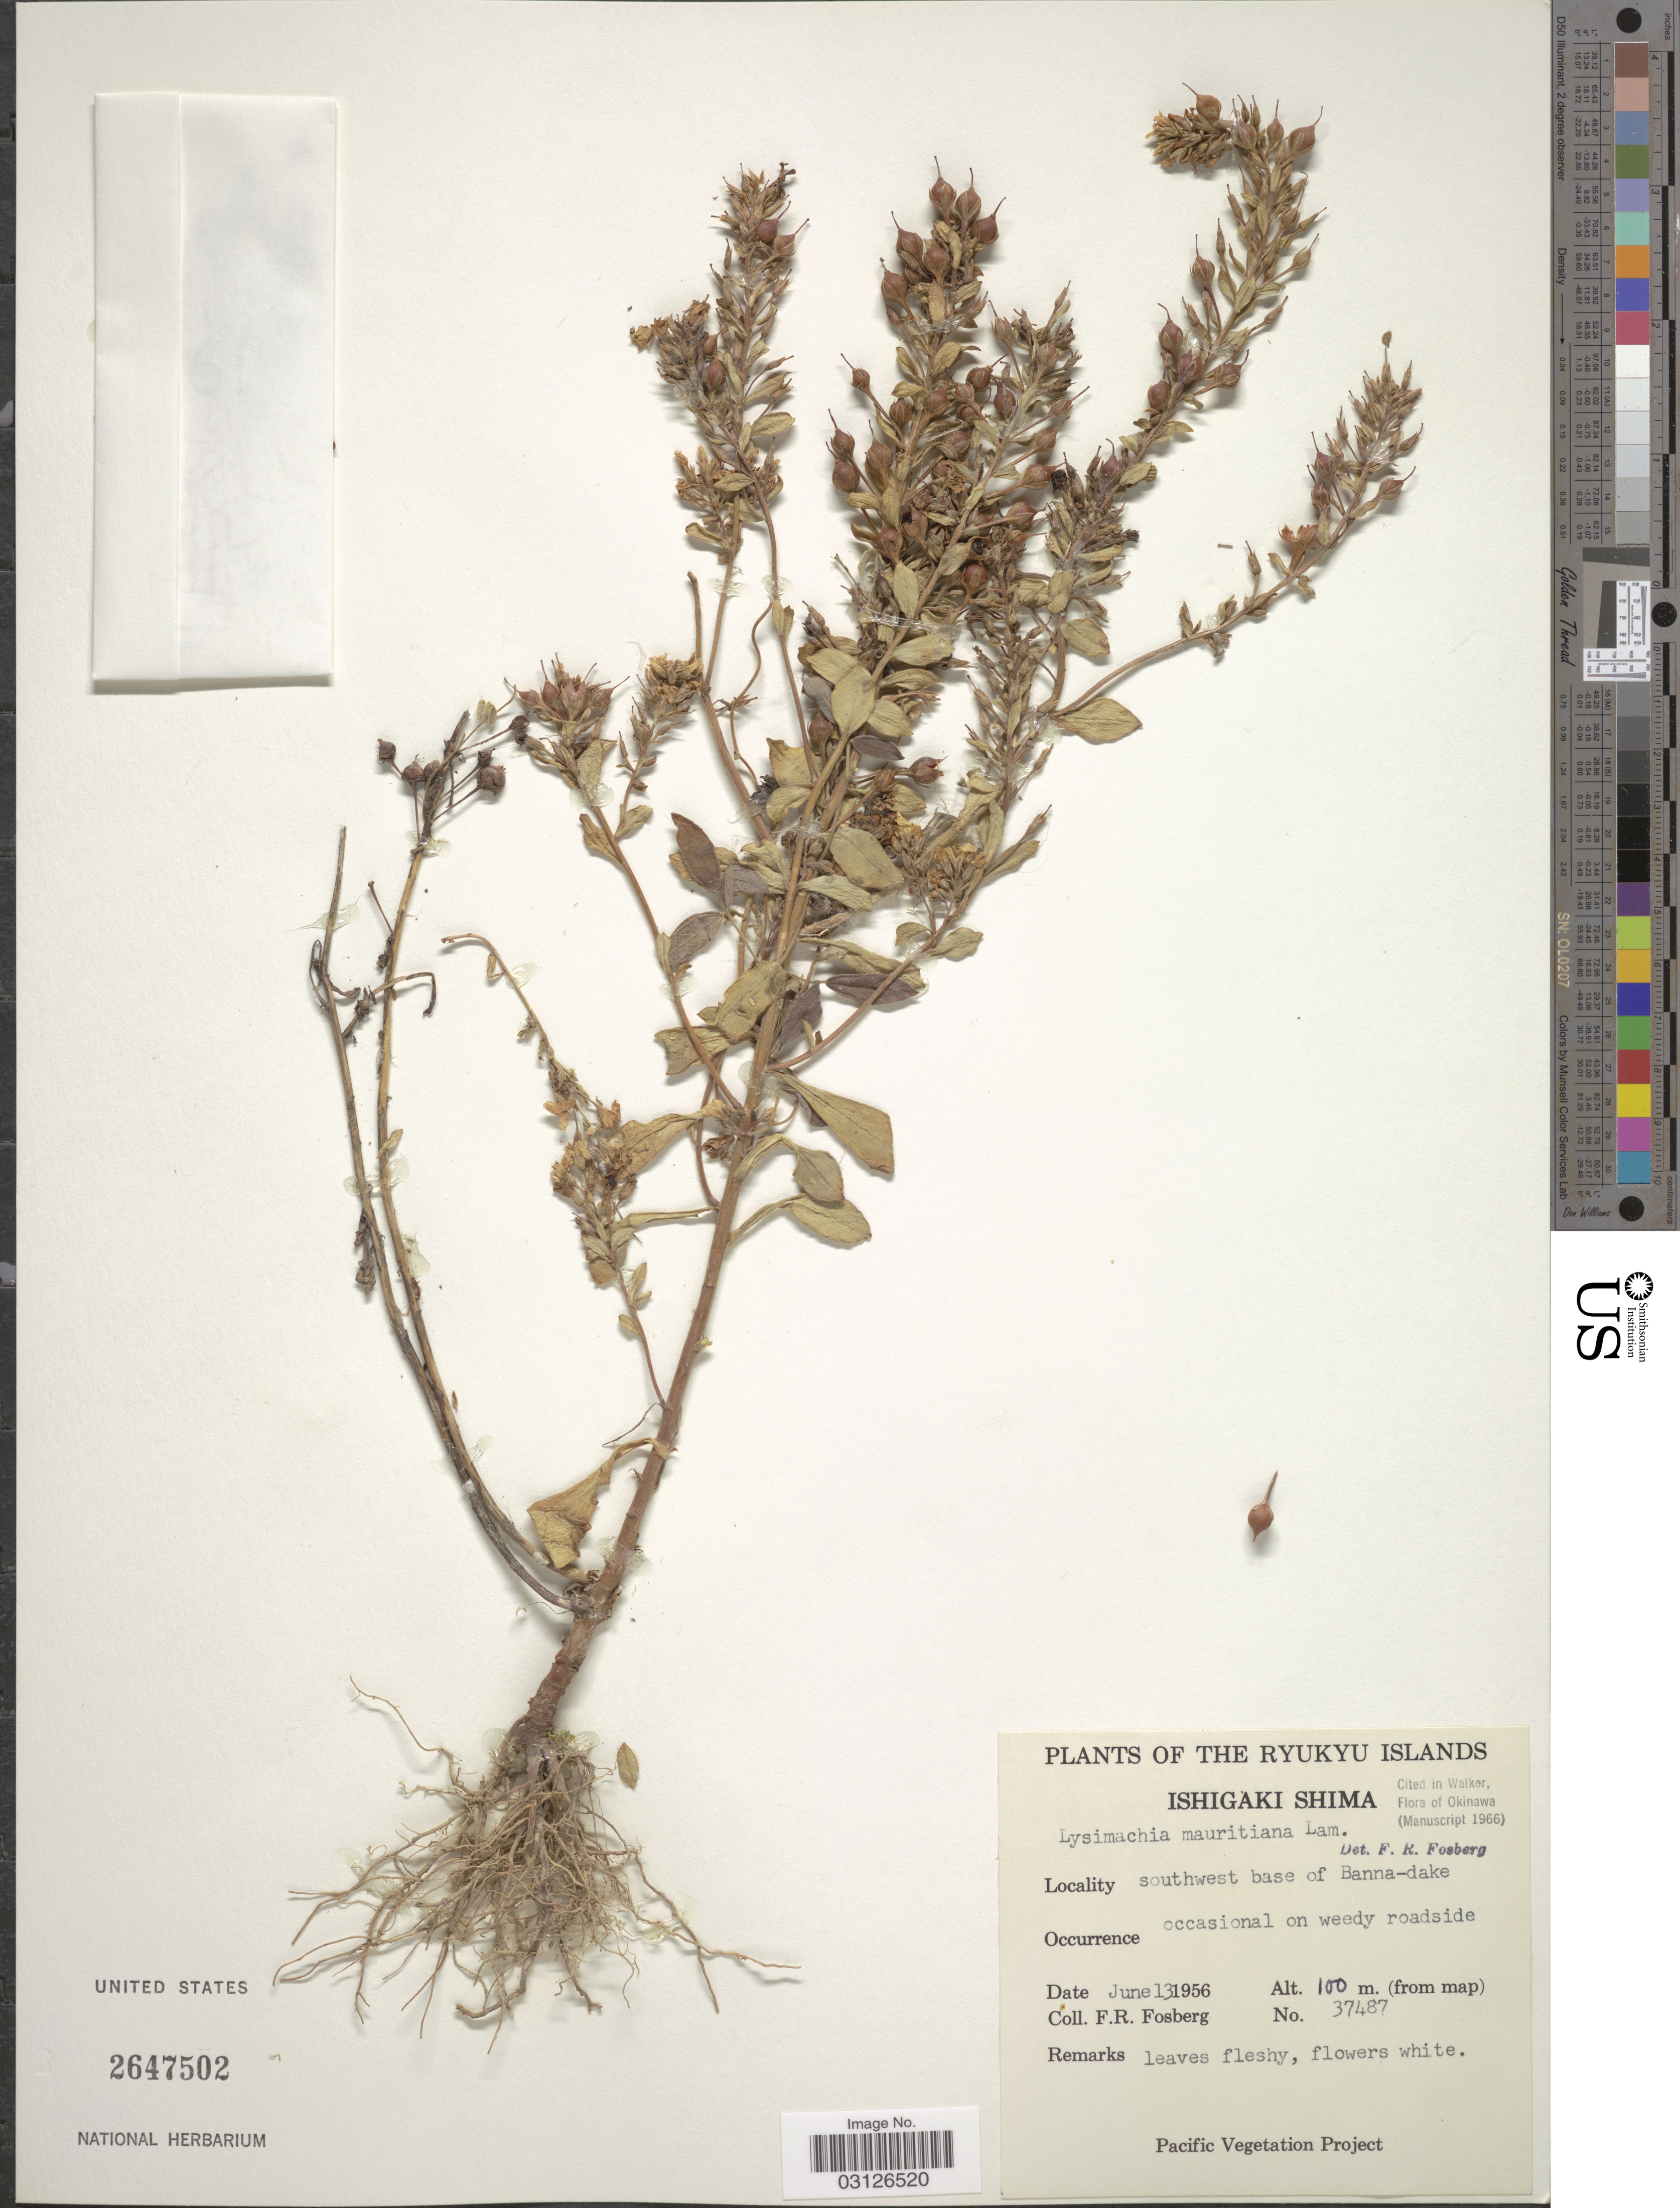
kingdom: Plantae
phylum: Tracheophyta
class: Magnoliopsida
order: Ericales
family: Primulaceae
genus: Lysimachia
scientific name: Lysimachia mauritiana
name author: Lam.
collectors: F. R. Fosberg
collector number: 37487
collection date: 1956-06-13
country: Japan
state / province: Okinawa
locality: Ryukyu Islands. Ishigaki Shima. Southwest base of Banna-dake.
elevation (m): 100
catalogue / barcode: US 2647502